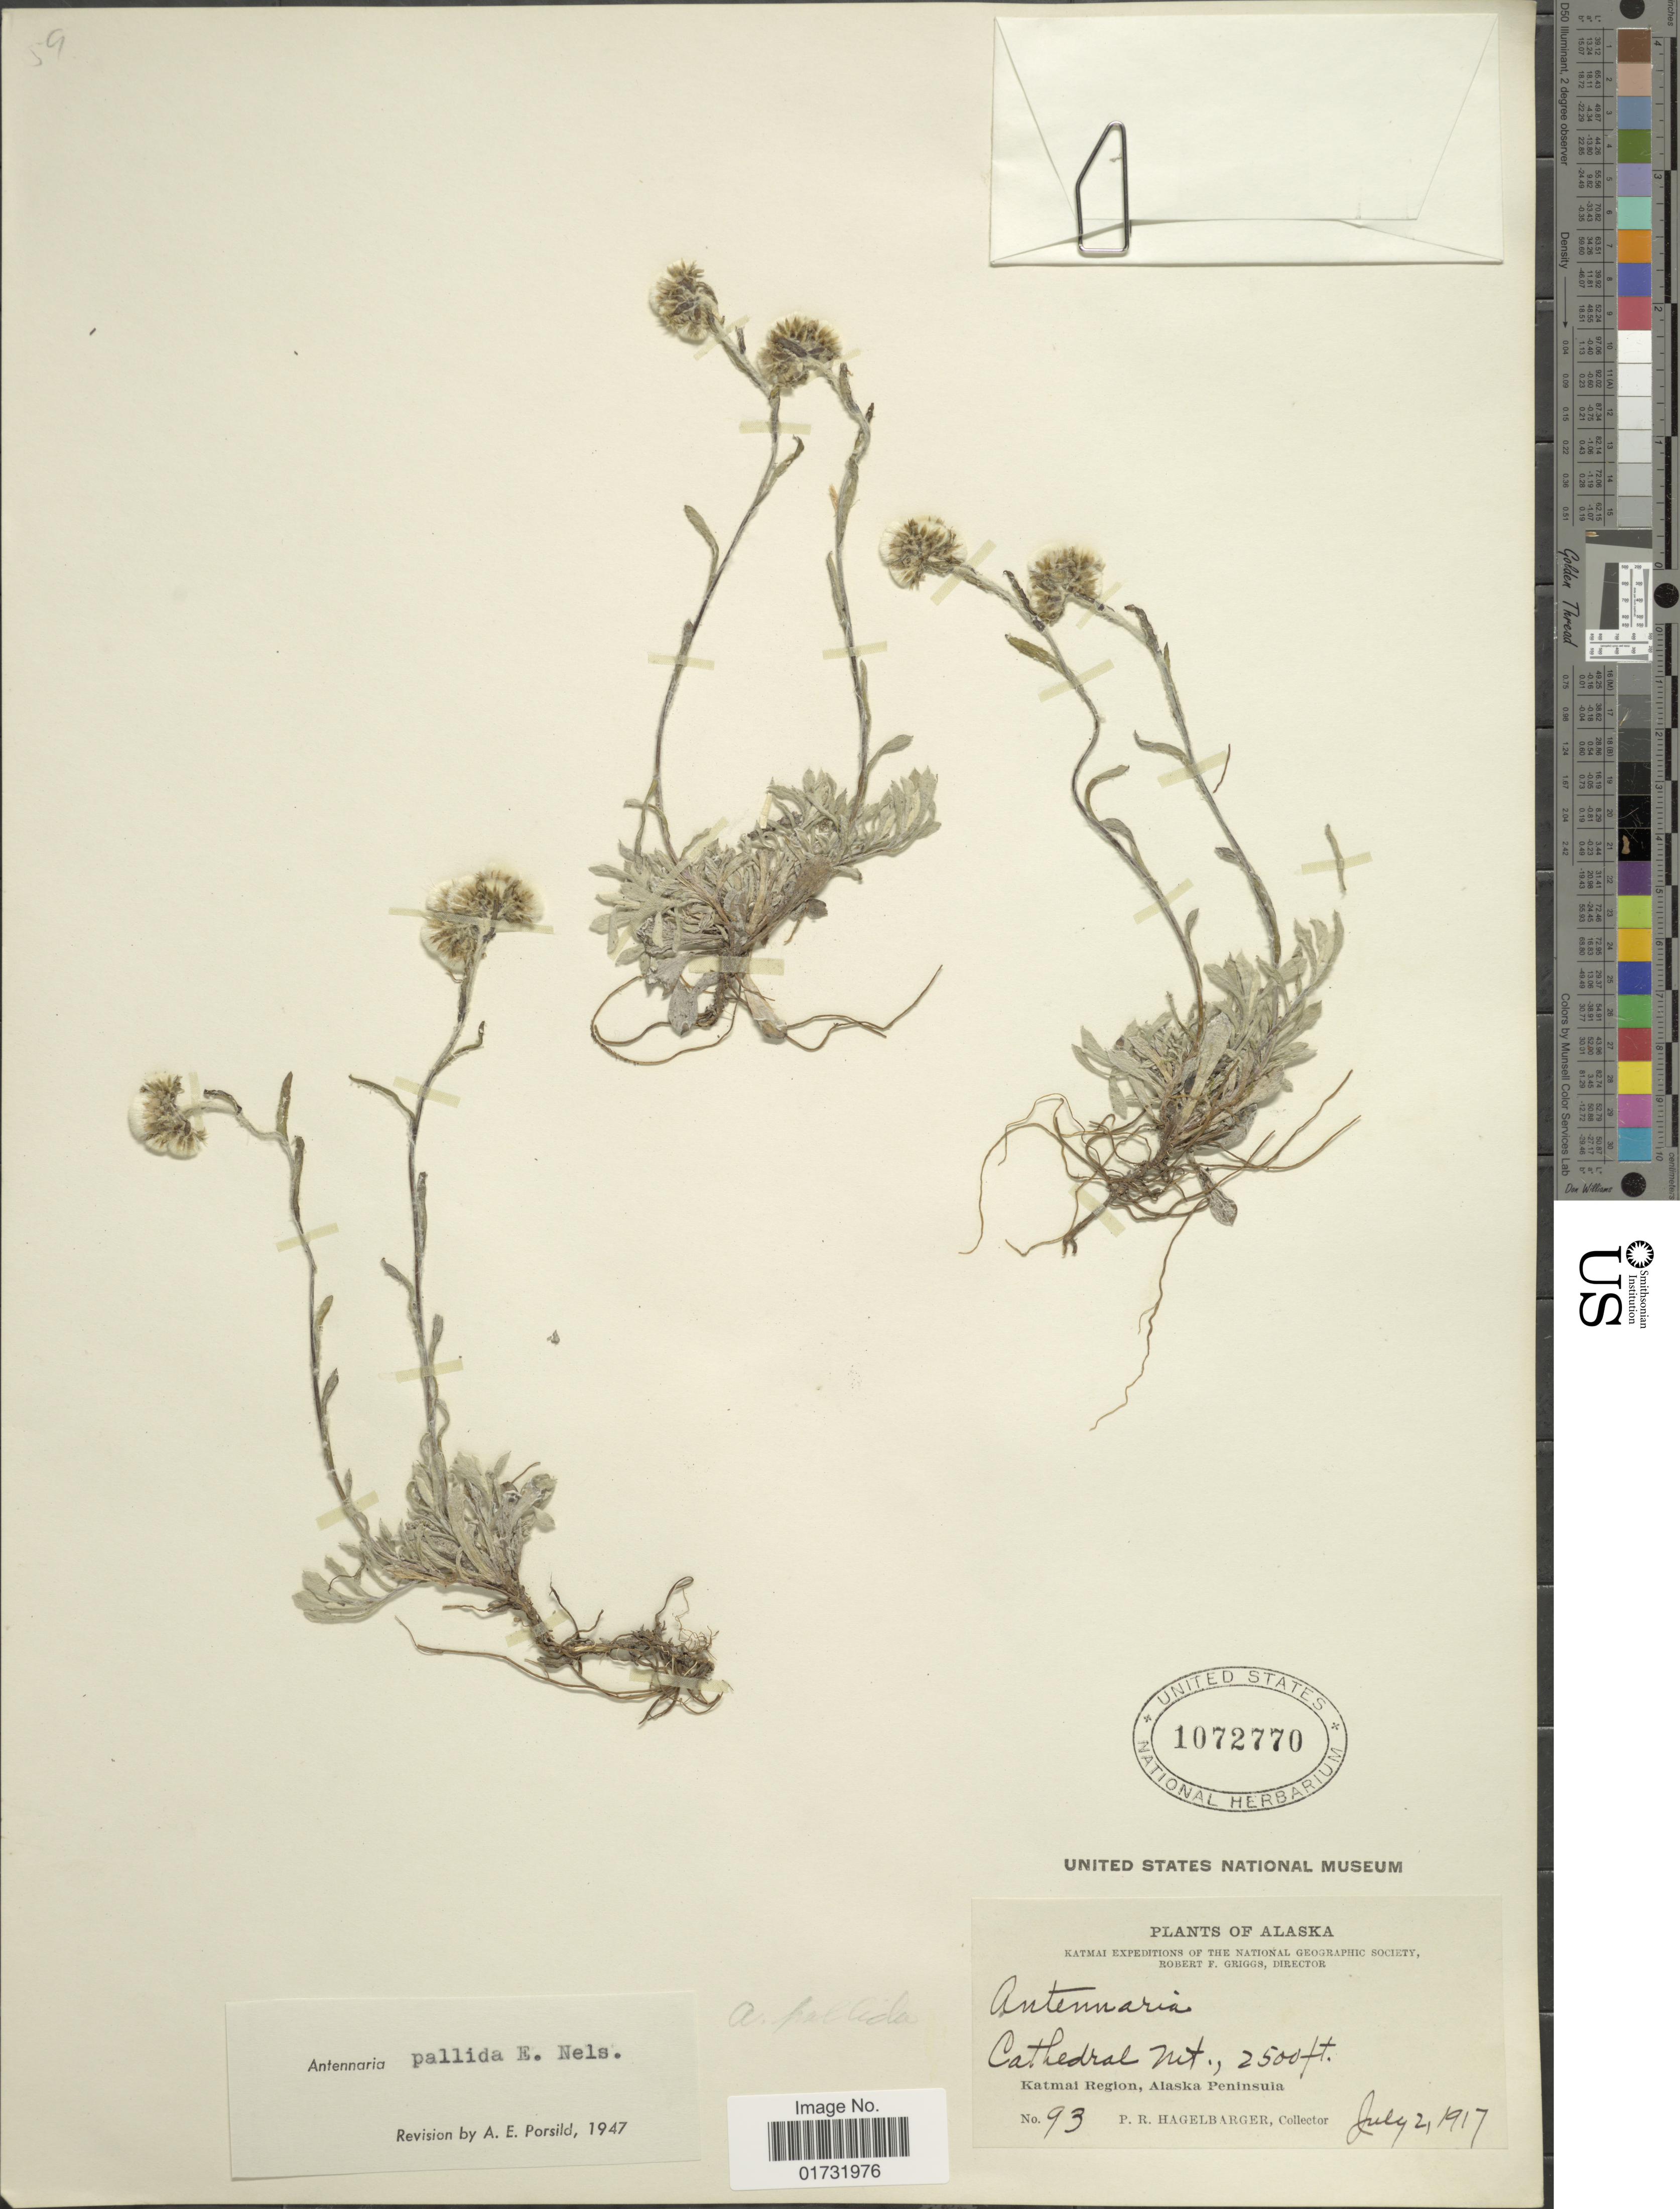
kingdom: Plantae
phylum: Tracheophyta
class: Magnoliopsida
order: Asterales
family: Asteraceae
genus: Antennaria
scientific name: Antennaria pallida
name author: E.E. Nelson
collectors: P. Hagelbarger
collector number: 93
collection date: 1917-07-02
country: United States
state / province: Alaska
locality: Cathedral Mt., Katmai Region, Alaska Peninsula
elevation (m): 762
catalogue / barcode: US 1072770